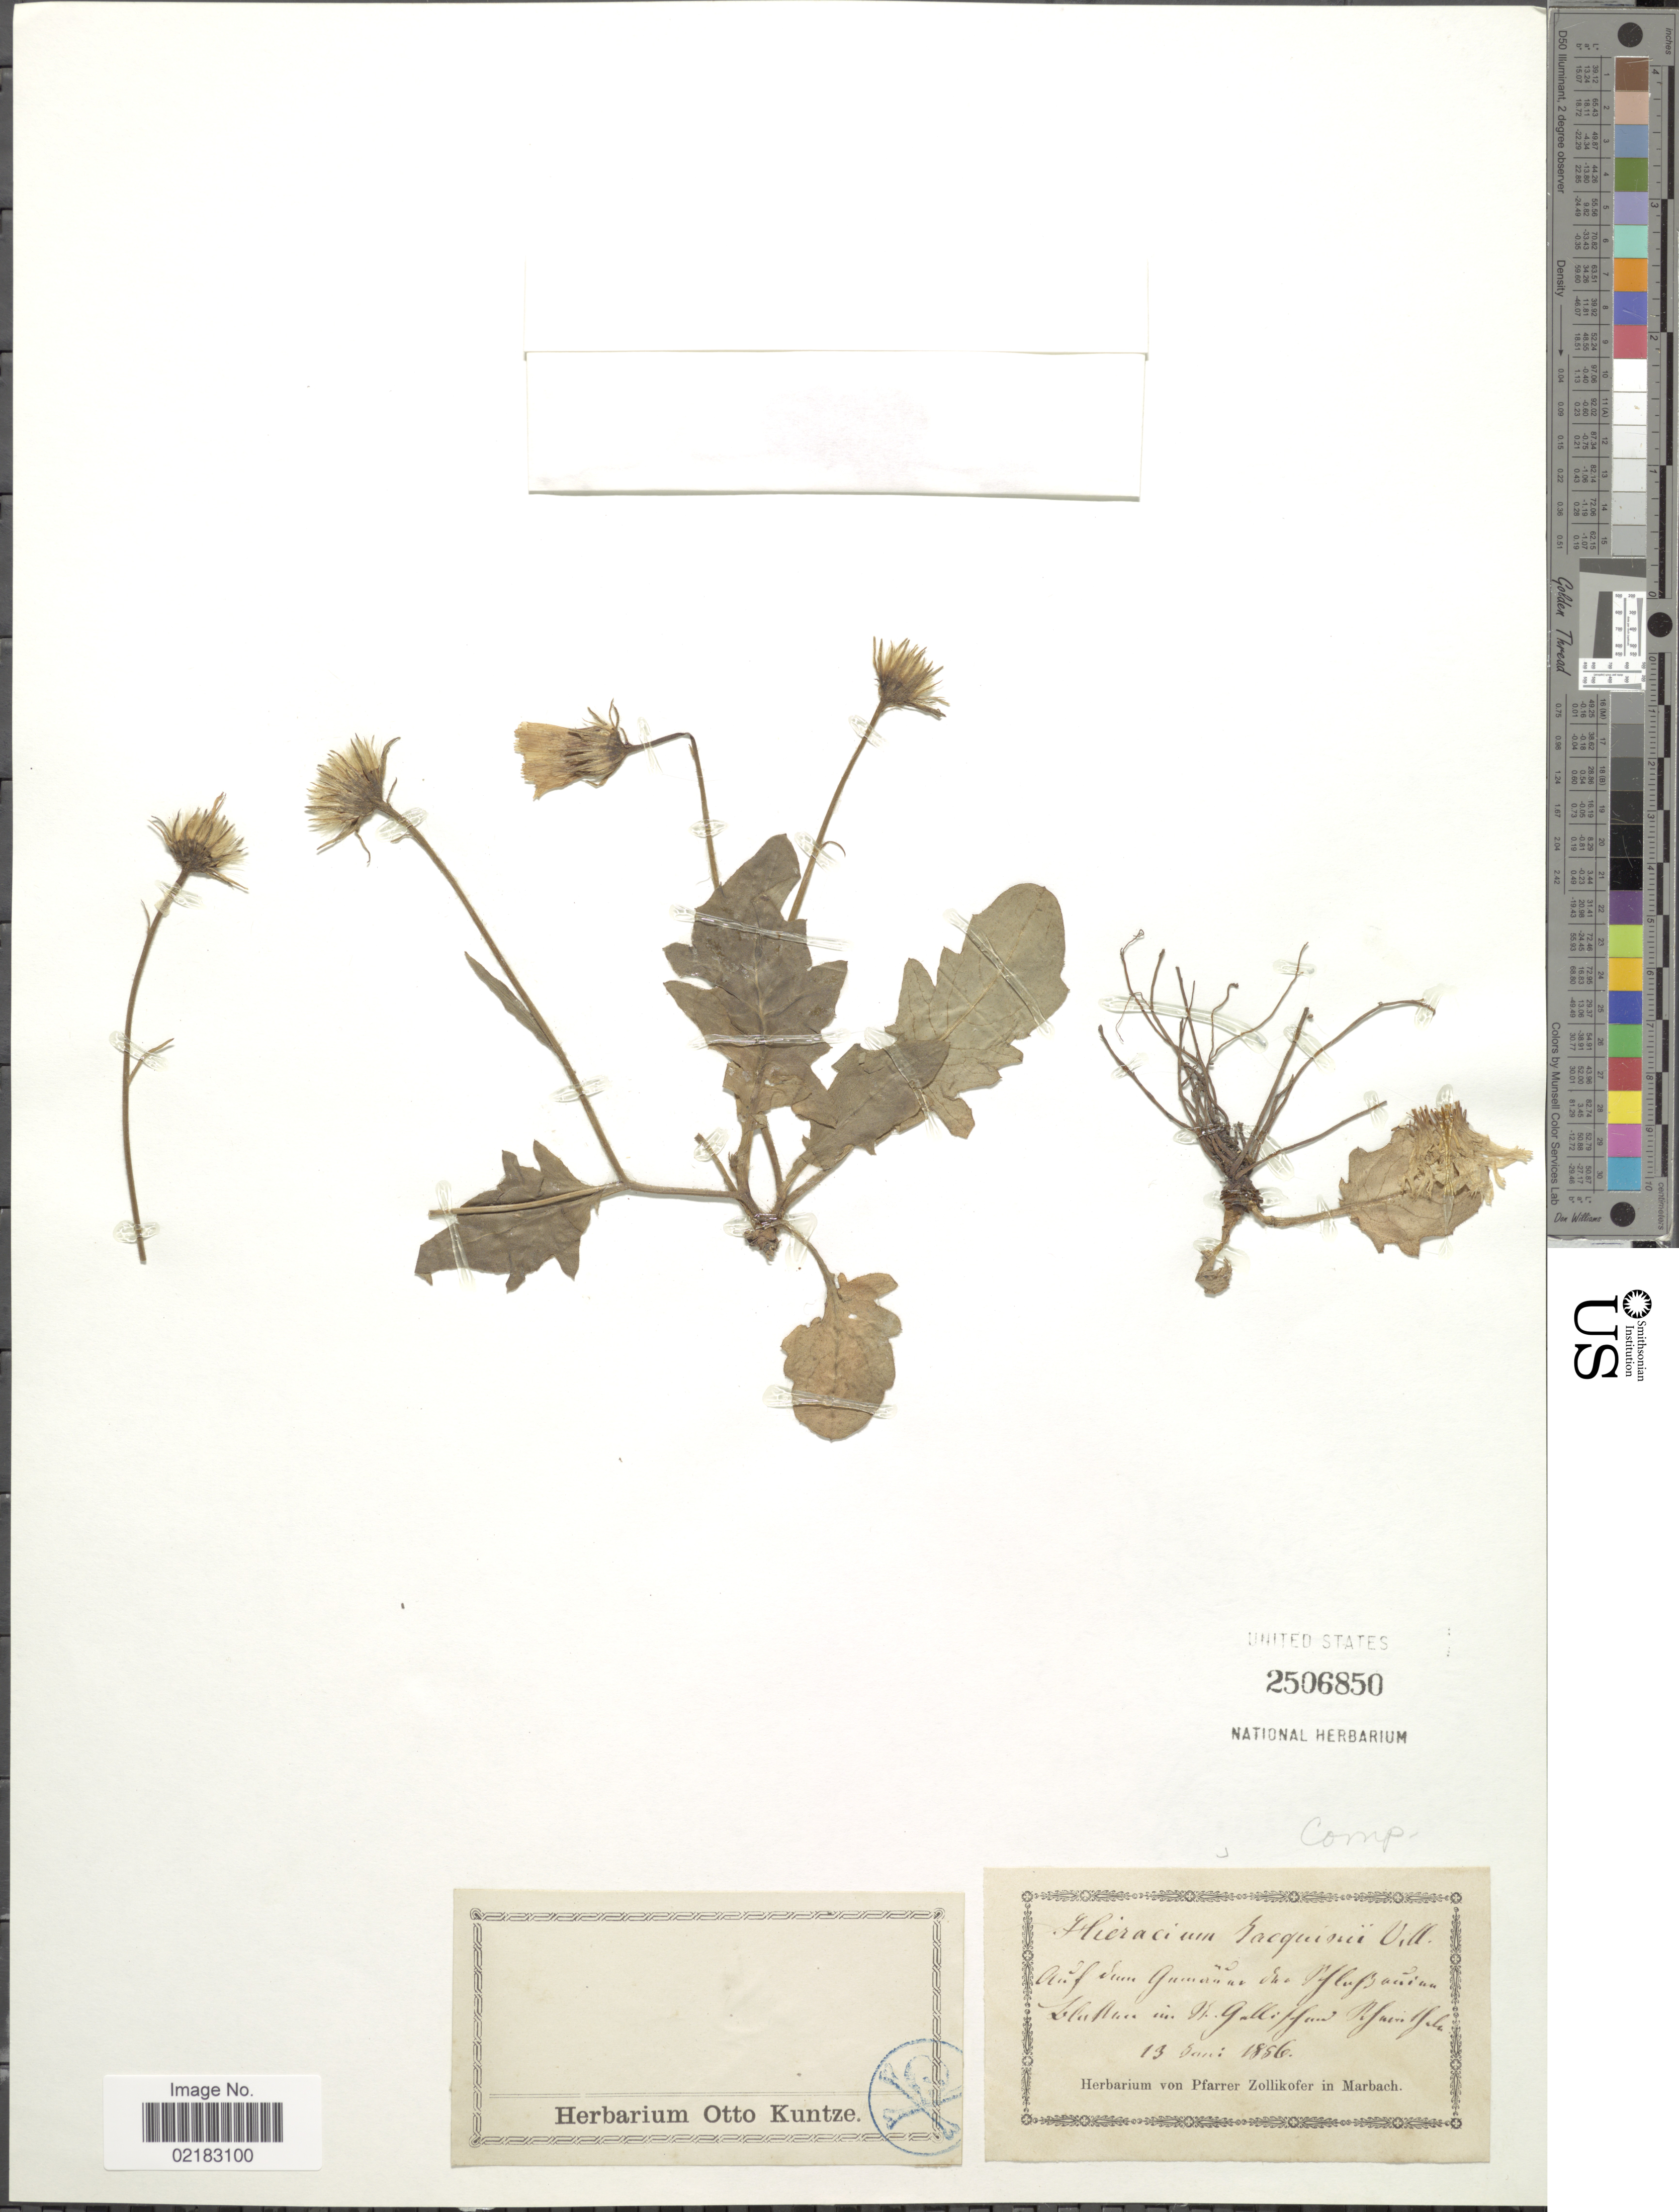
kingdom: Plantae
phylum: Tracheophyta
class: Magnoliopsida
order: Asterales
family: Asteraceae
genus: Hieracium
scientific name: Hieracium humile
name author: Jacq.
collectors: ex herb. von Pfarrer Zollikofer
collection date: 1856-06-13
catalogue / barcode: US 2506850